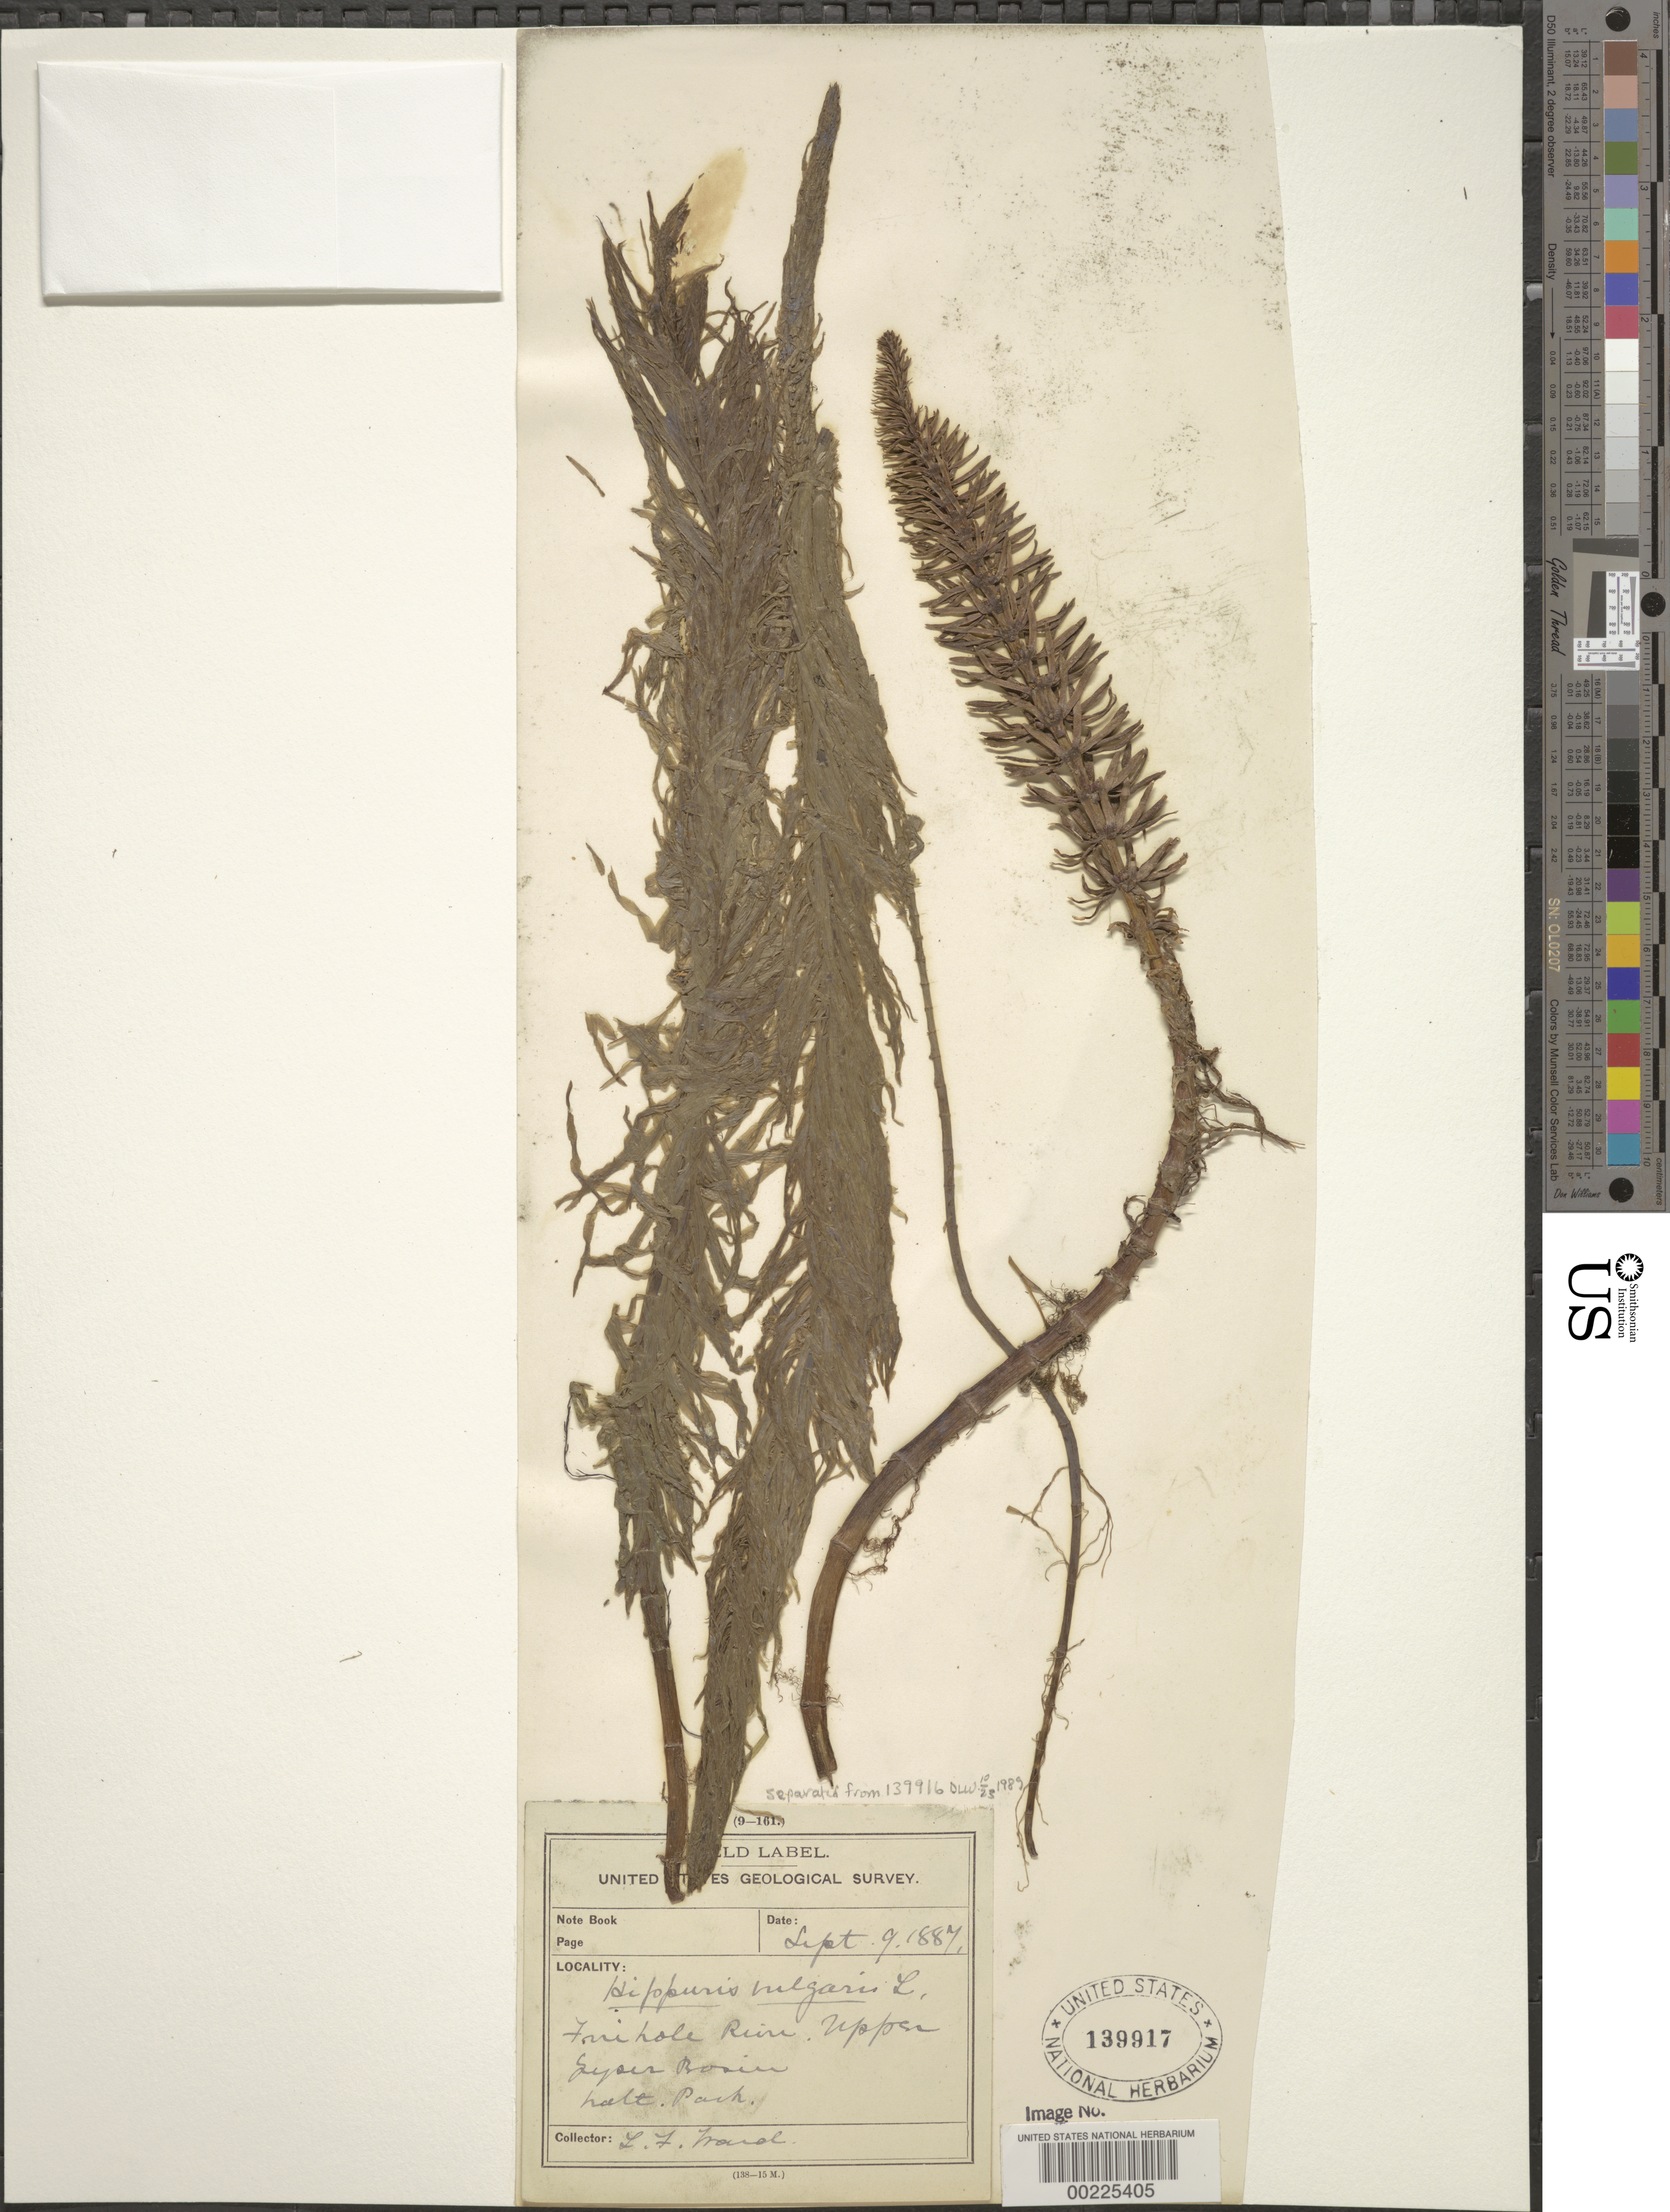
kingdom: Plantae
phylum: Tracheophyta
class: Magnoliopsida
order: Lamiales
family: Plantaginaceae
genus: Hippuris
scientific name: Hippuris vulgaris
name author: L.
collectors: L. F. Marsh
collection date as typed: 09 Sep 1887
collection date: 1887-09-09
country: United States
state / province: Wyoming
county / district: Teton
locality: Firehole rim, upper geyser basin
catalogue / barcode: US 139917